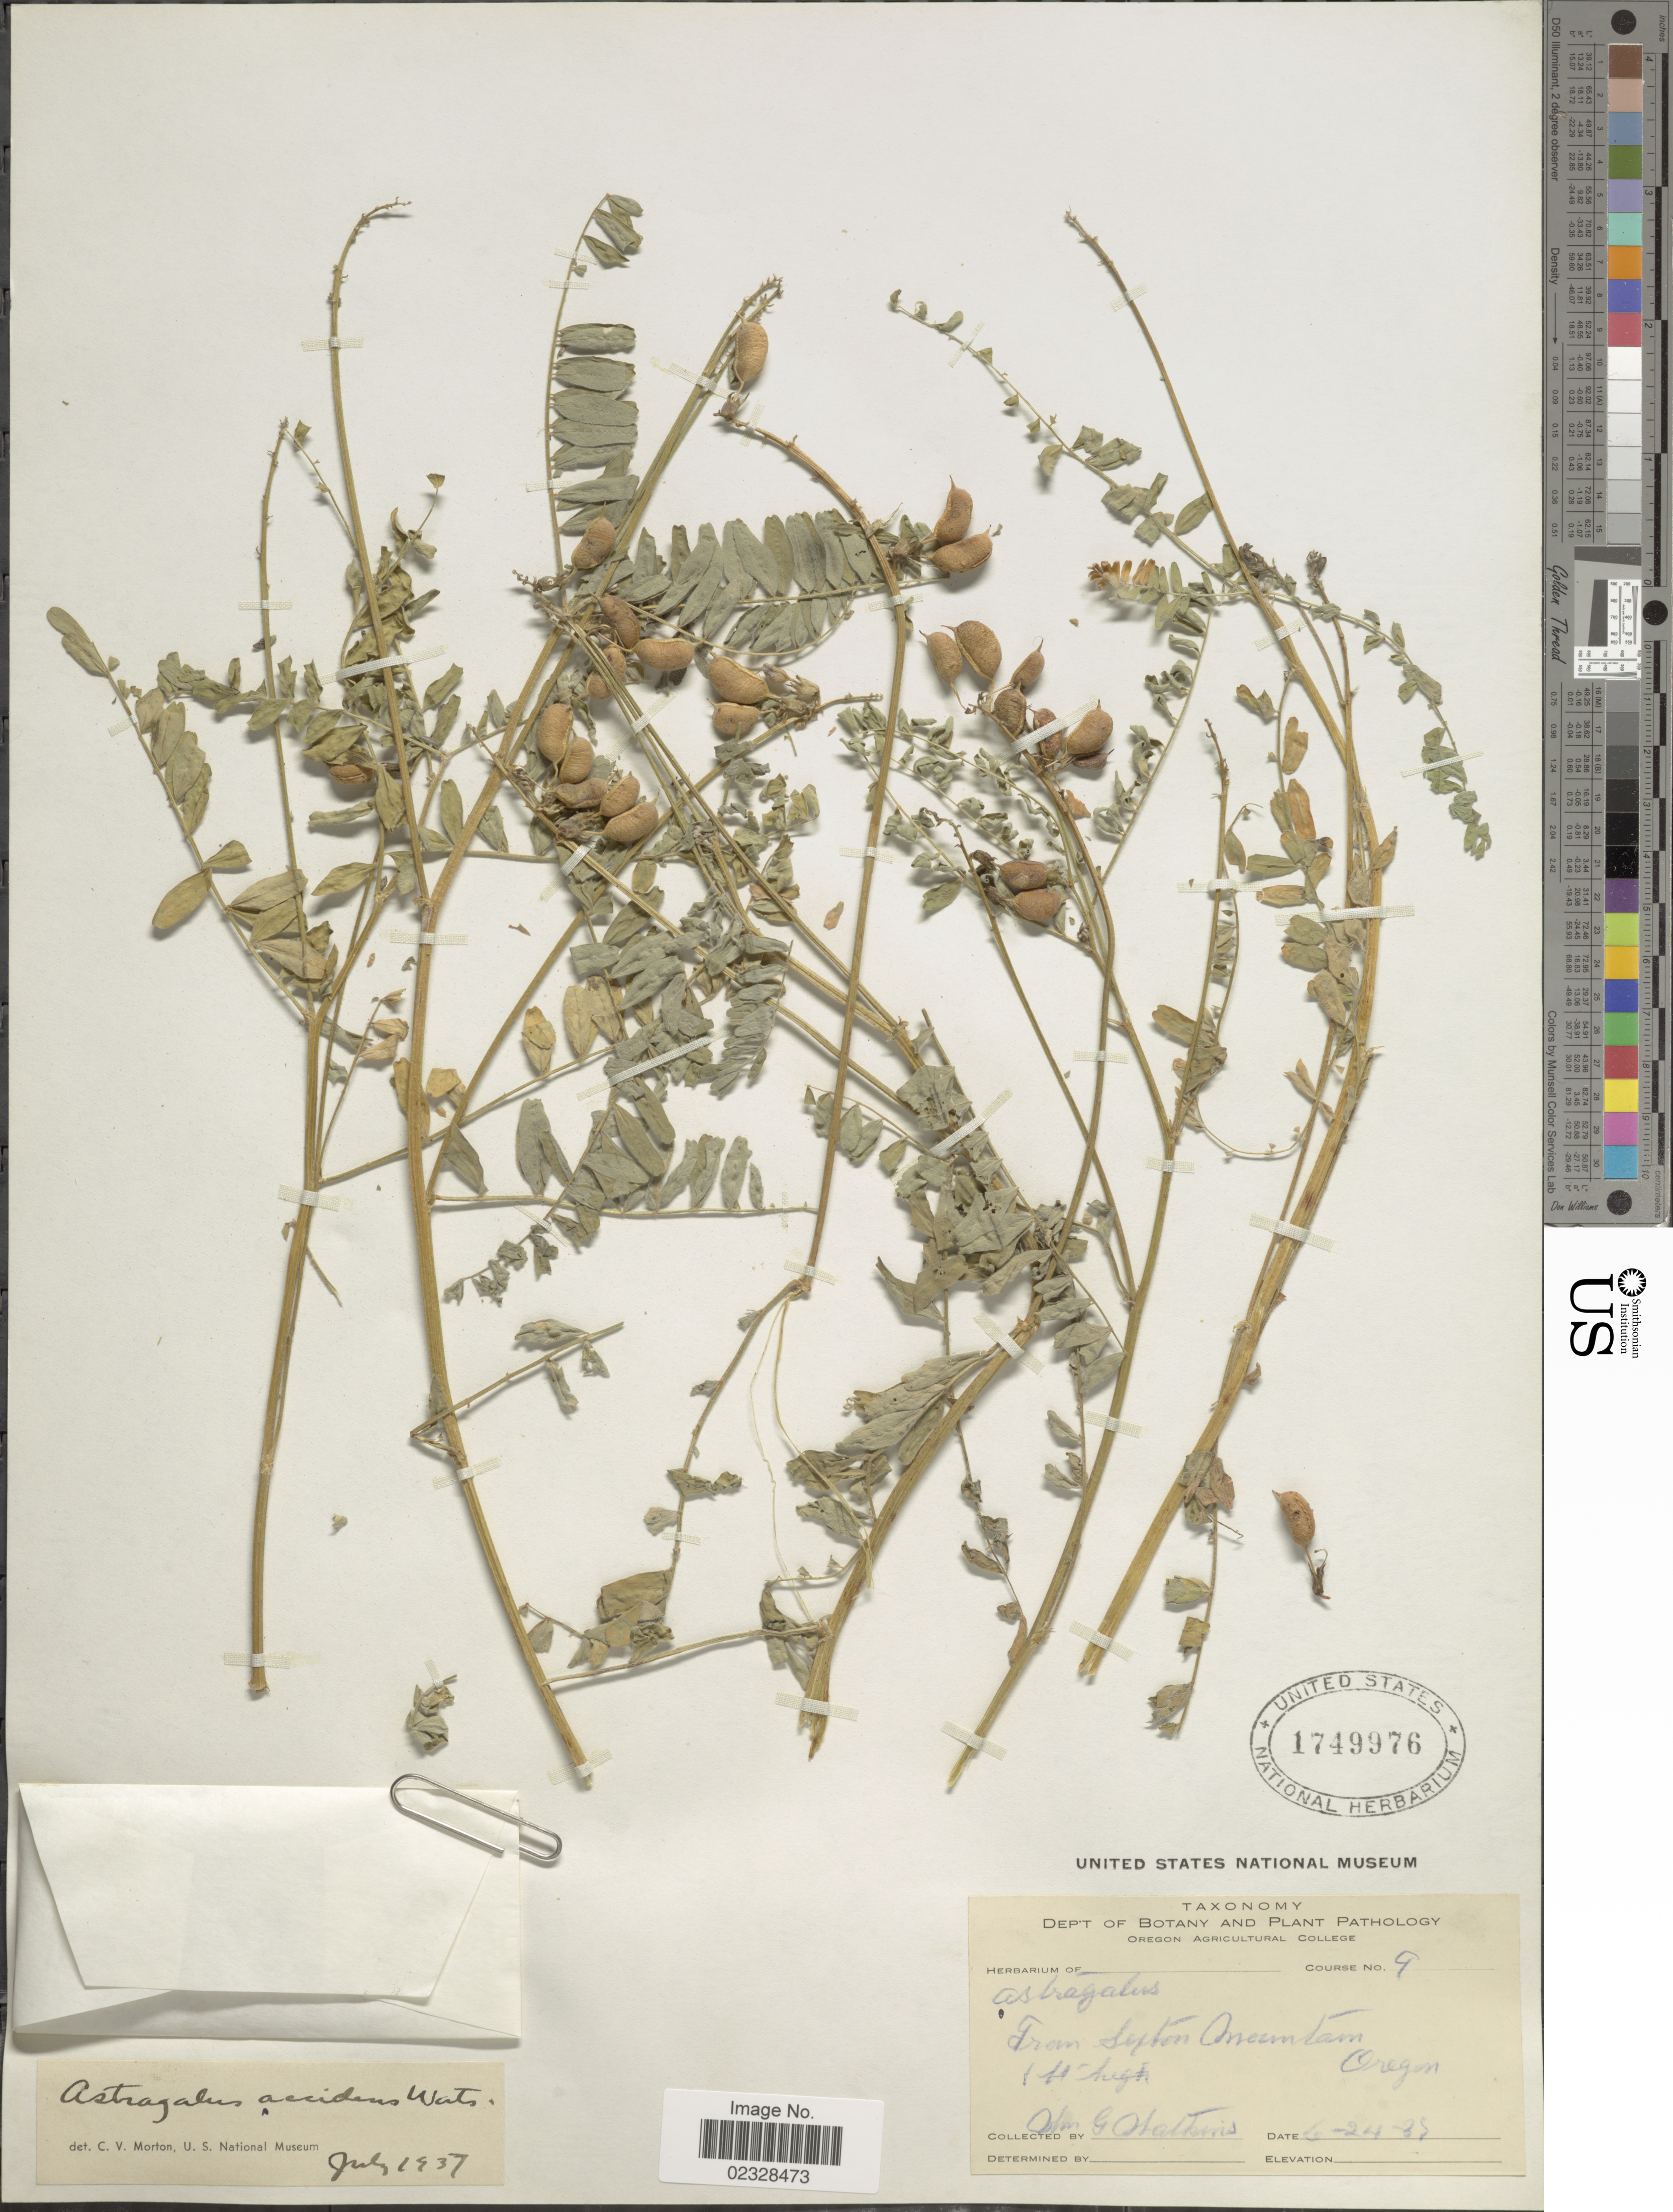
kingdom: Plantae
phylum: Tracheophyta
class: Magnoliopsida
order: Fabales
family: Fabaceae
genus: Astragalus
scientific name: Astragalus accidens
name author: S. Watson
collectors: W. Watkins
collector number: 9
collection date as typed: Transcribed d/m/y: 24/6/37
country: United States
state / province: Oregon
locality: From Sexton Mountain.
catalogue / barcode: US 1749976